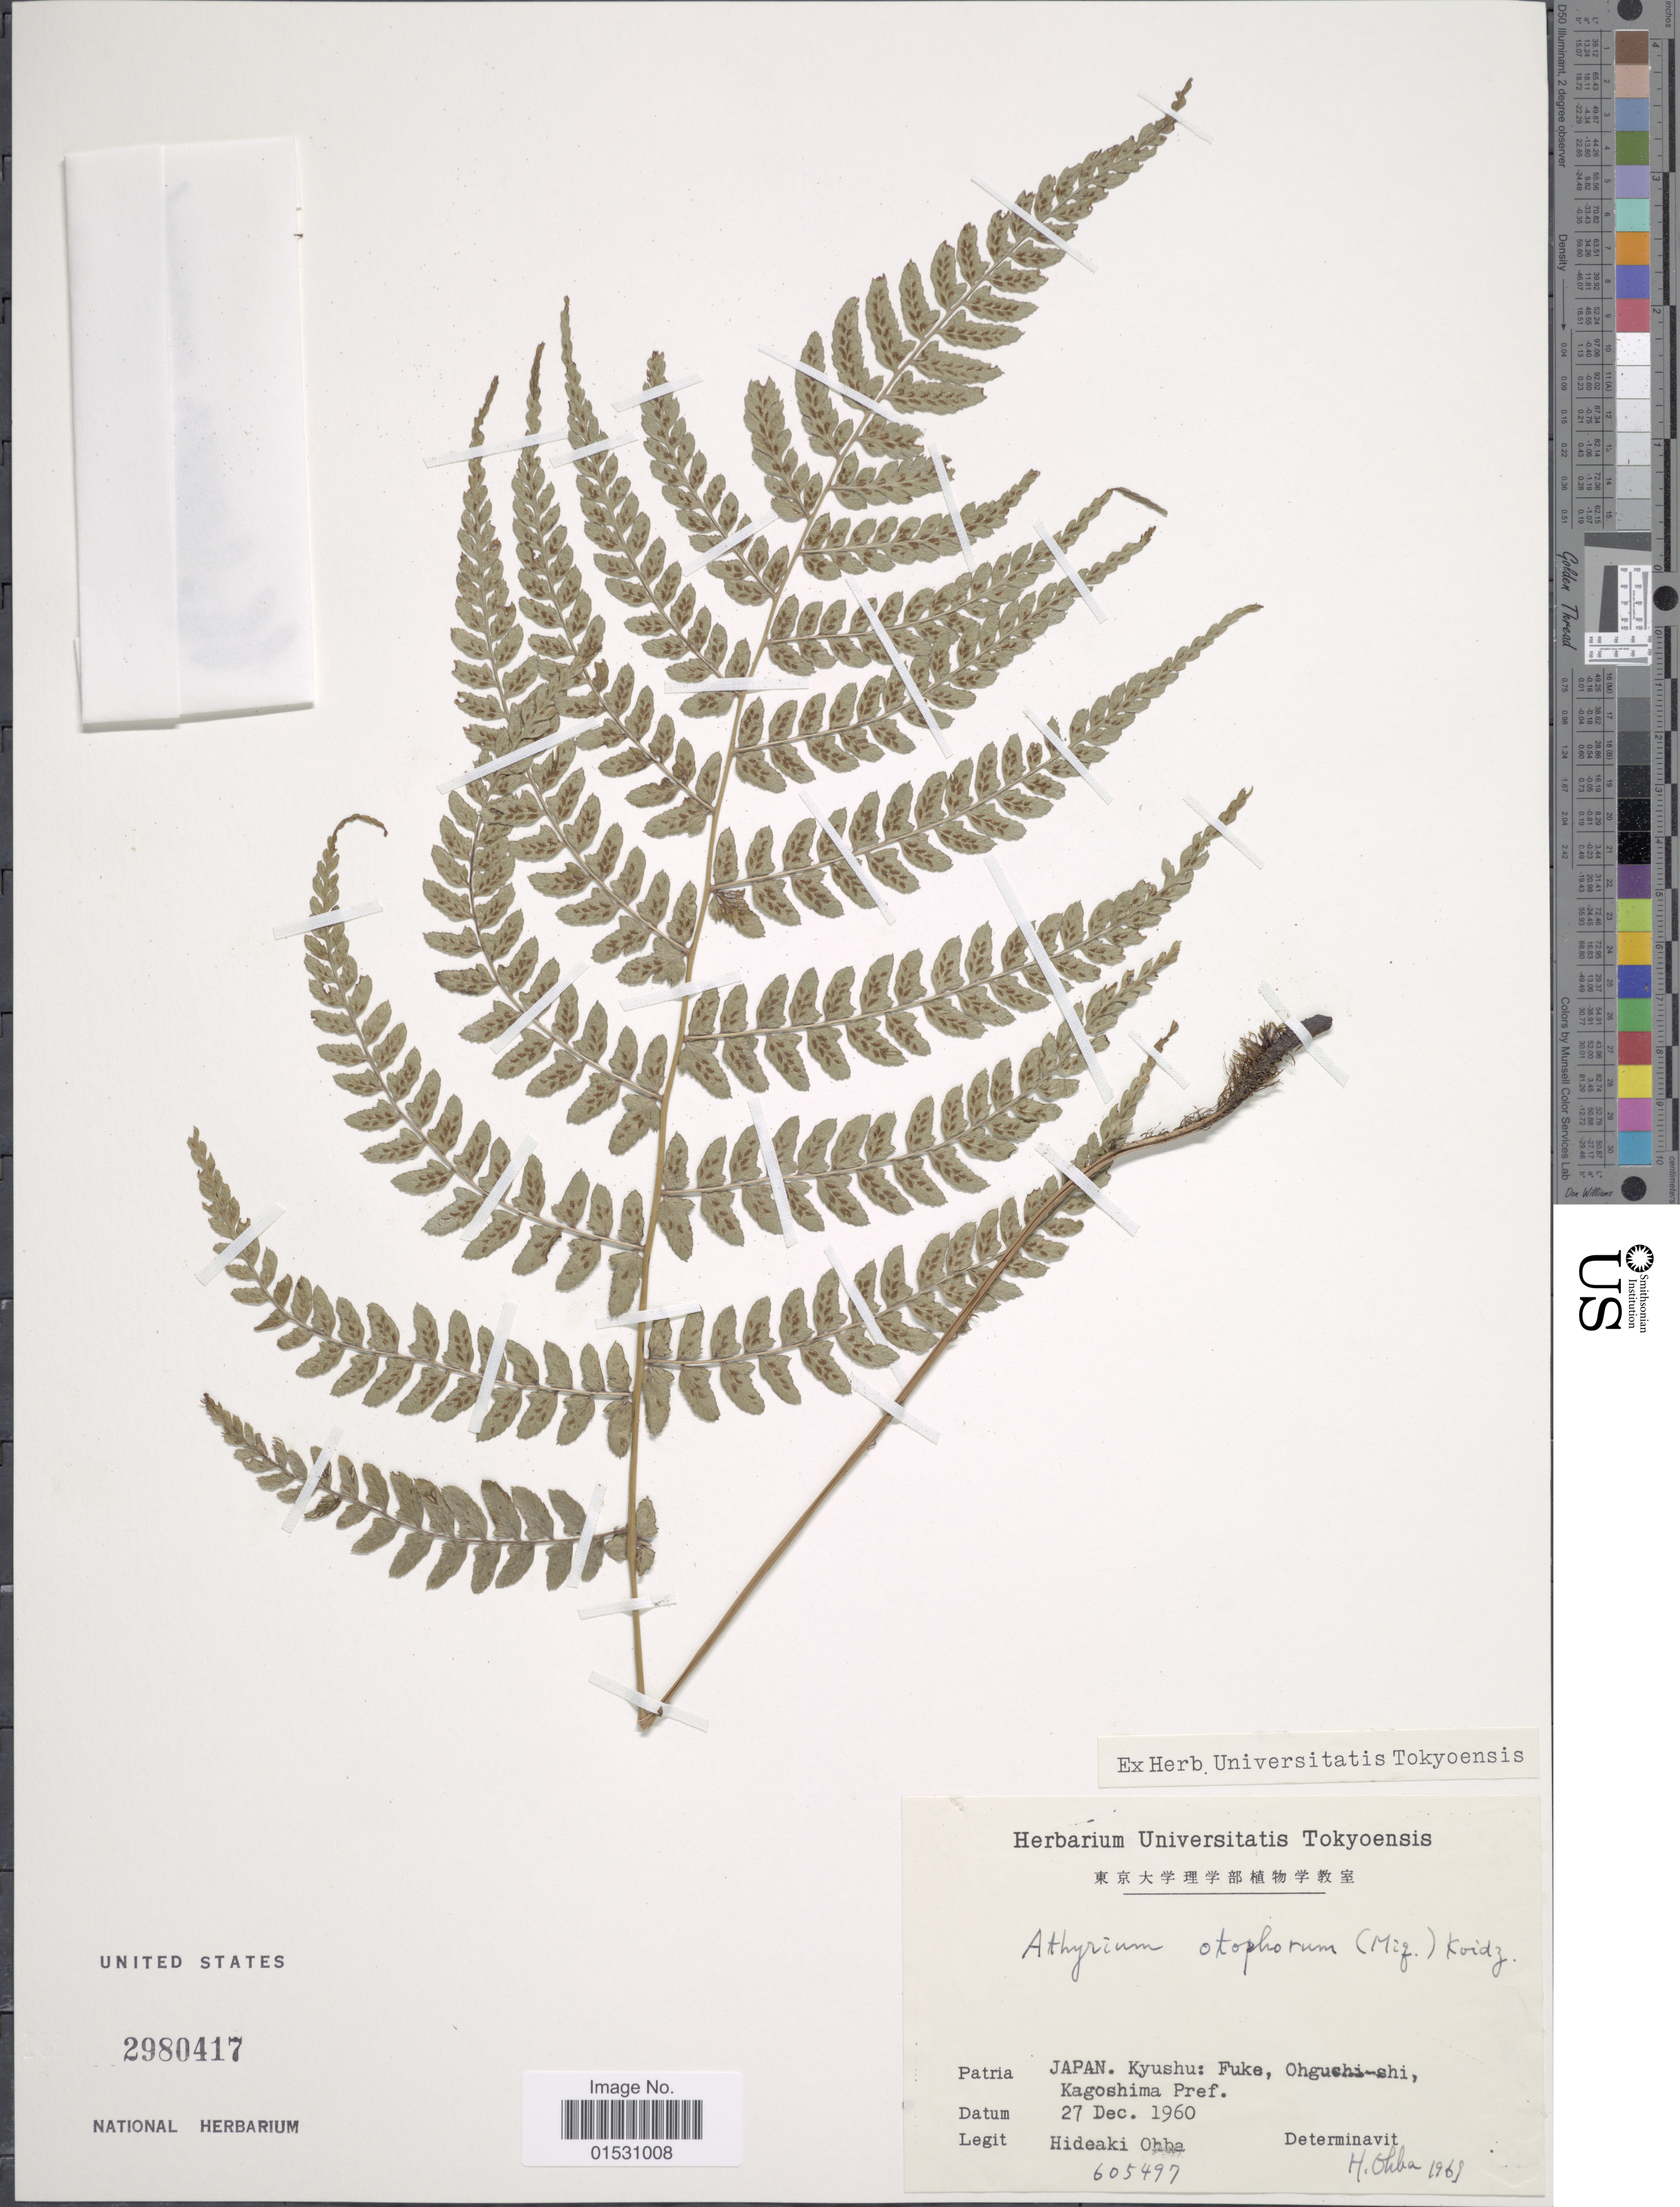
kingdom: Plantae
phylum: Tracheophyta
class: Polypodiopsida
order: Polypodiales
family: Athyriaceae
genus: Athyrium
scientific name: Athyrium otophorum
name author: (Miq.) Koidz.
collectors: H. Ohba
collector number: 605497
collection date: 1960-12-27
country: Japan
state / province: Kagosima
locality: Kyushu: Fuke, Ohgushi-shi, Kagoshima Pref.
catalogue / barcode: US 2980417